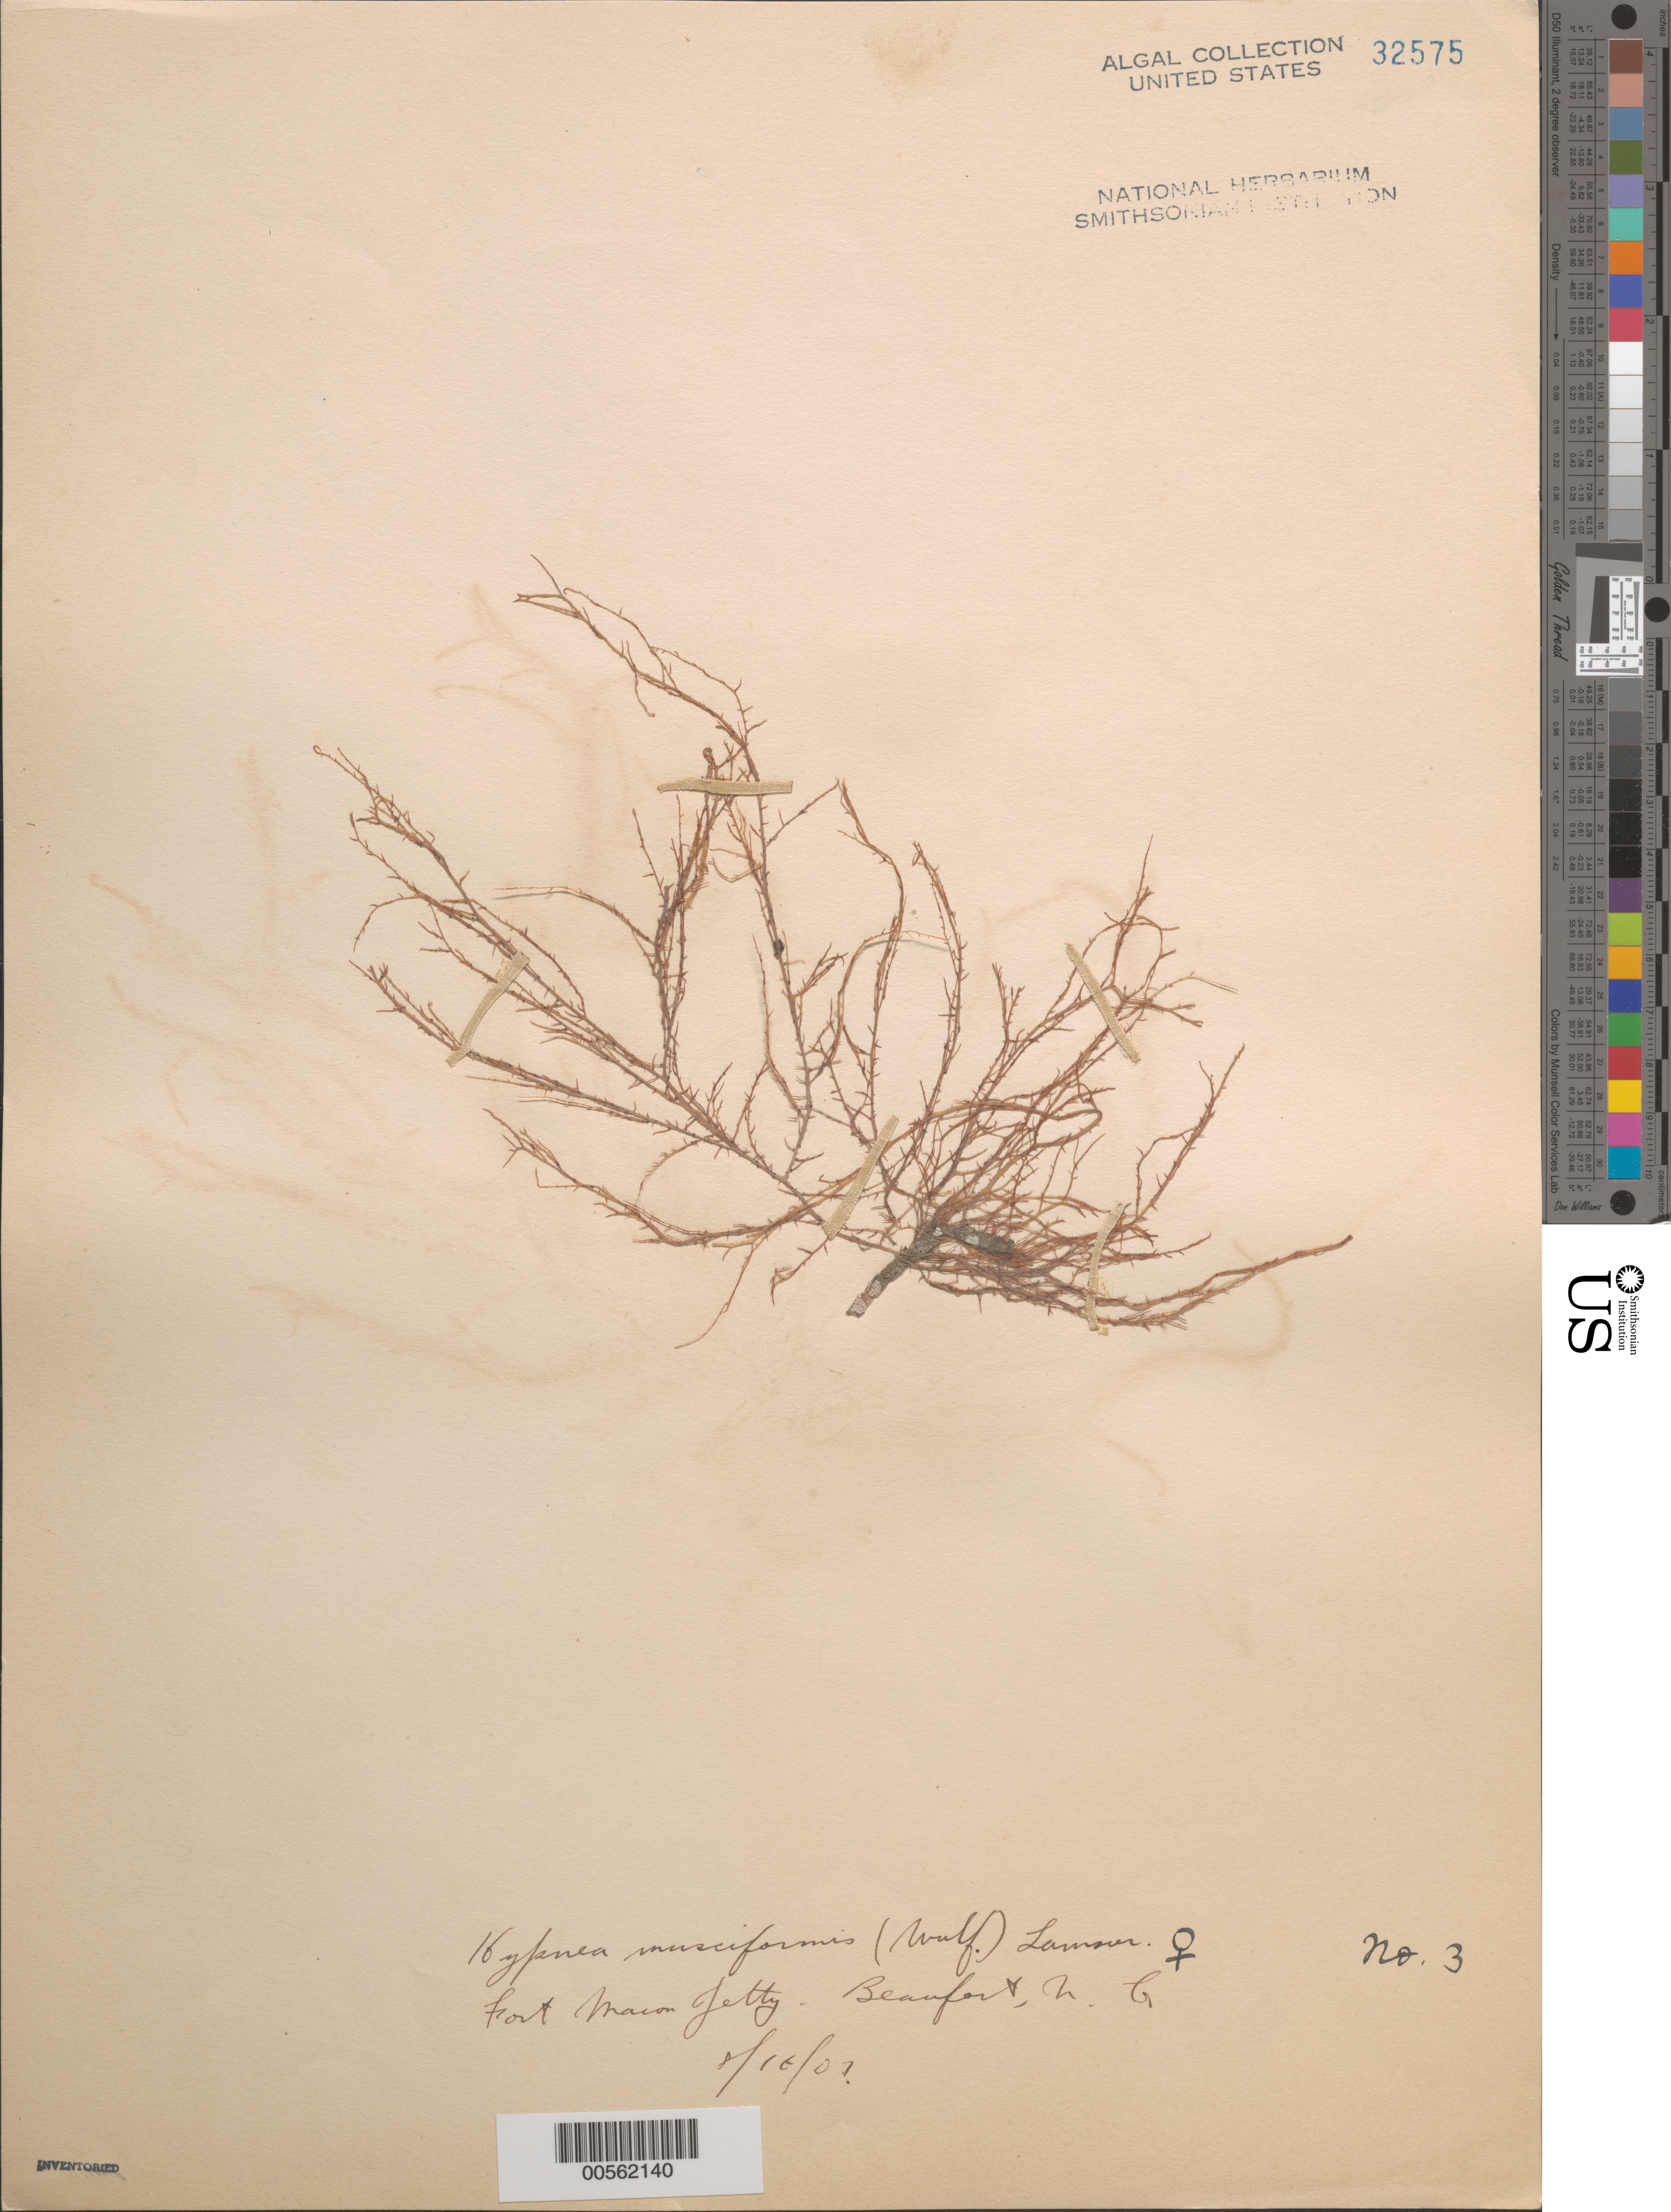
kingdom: Plantae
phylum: Rhodophyta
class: Florideophyceae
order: Gigartinales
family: Cystocloniaceae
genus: Hypnea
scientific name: Hypnea musciformis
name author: (Wulfen) J.V.Lamouroux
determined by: Hoyt, W. D.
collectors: W. D. Hoyt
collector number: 3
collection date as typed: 16 Aug 1907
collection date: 1907-08-16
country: United States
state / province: North Carolina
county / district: Carteret County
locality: Beaufort, Fort Macon jetty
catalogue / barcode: US 32575